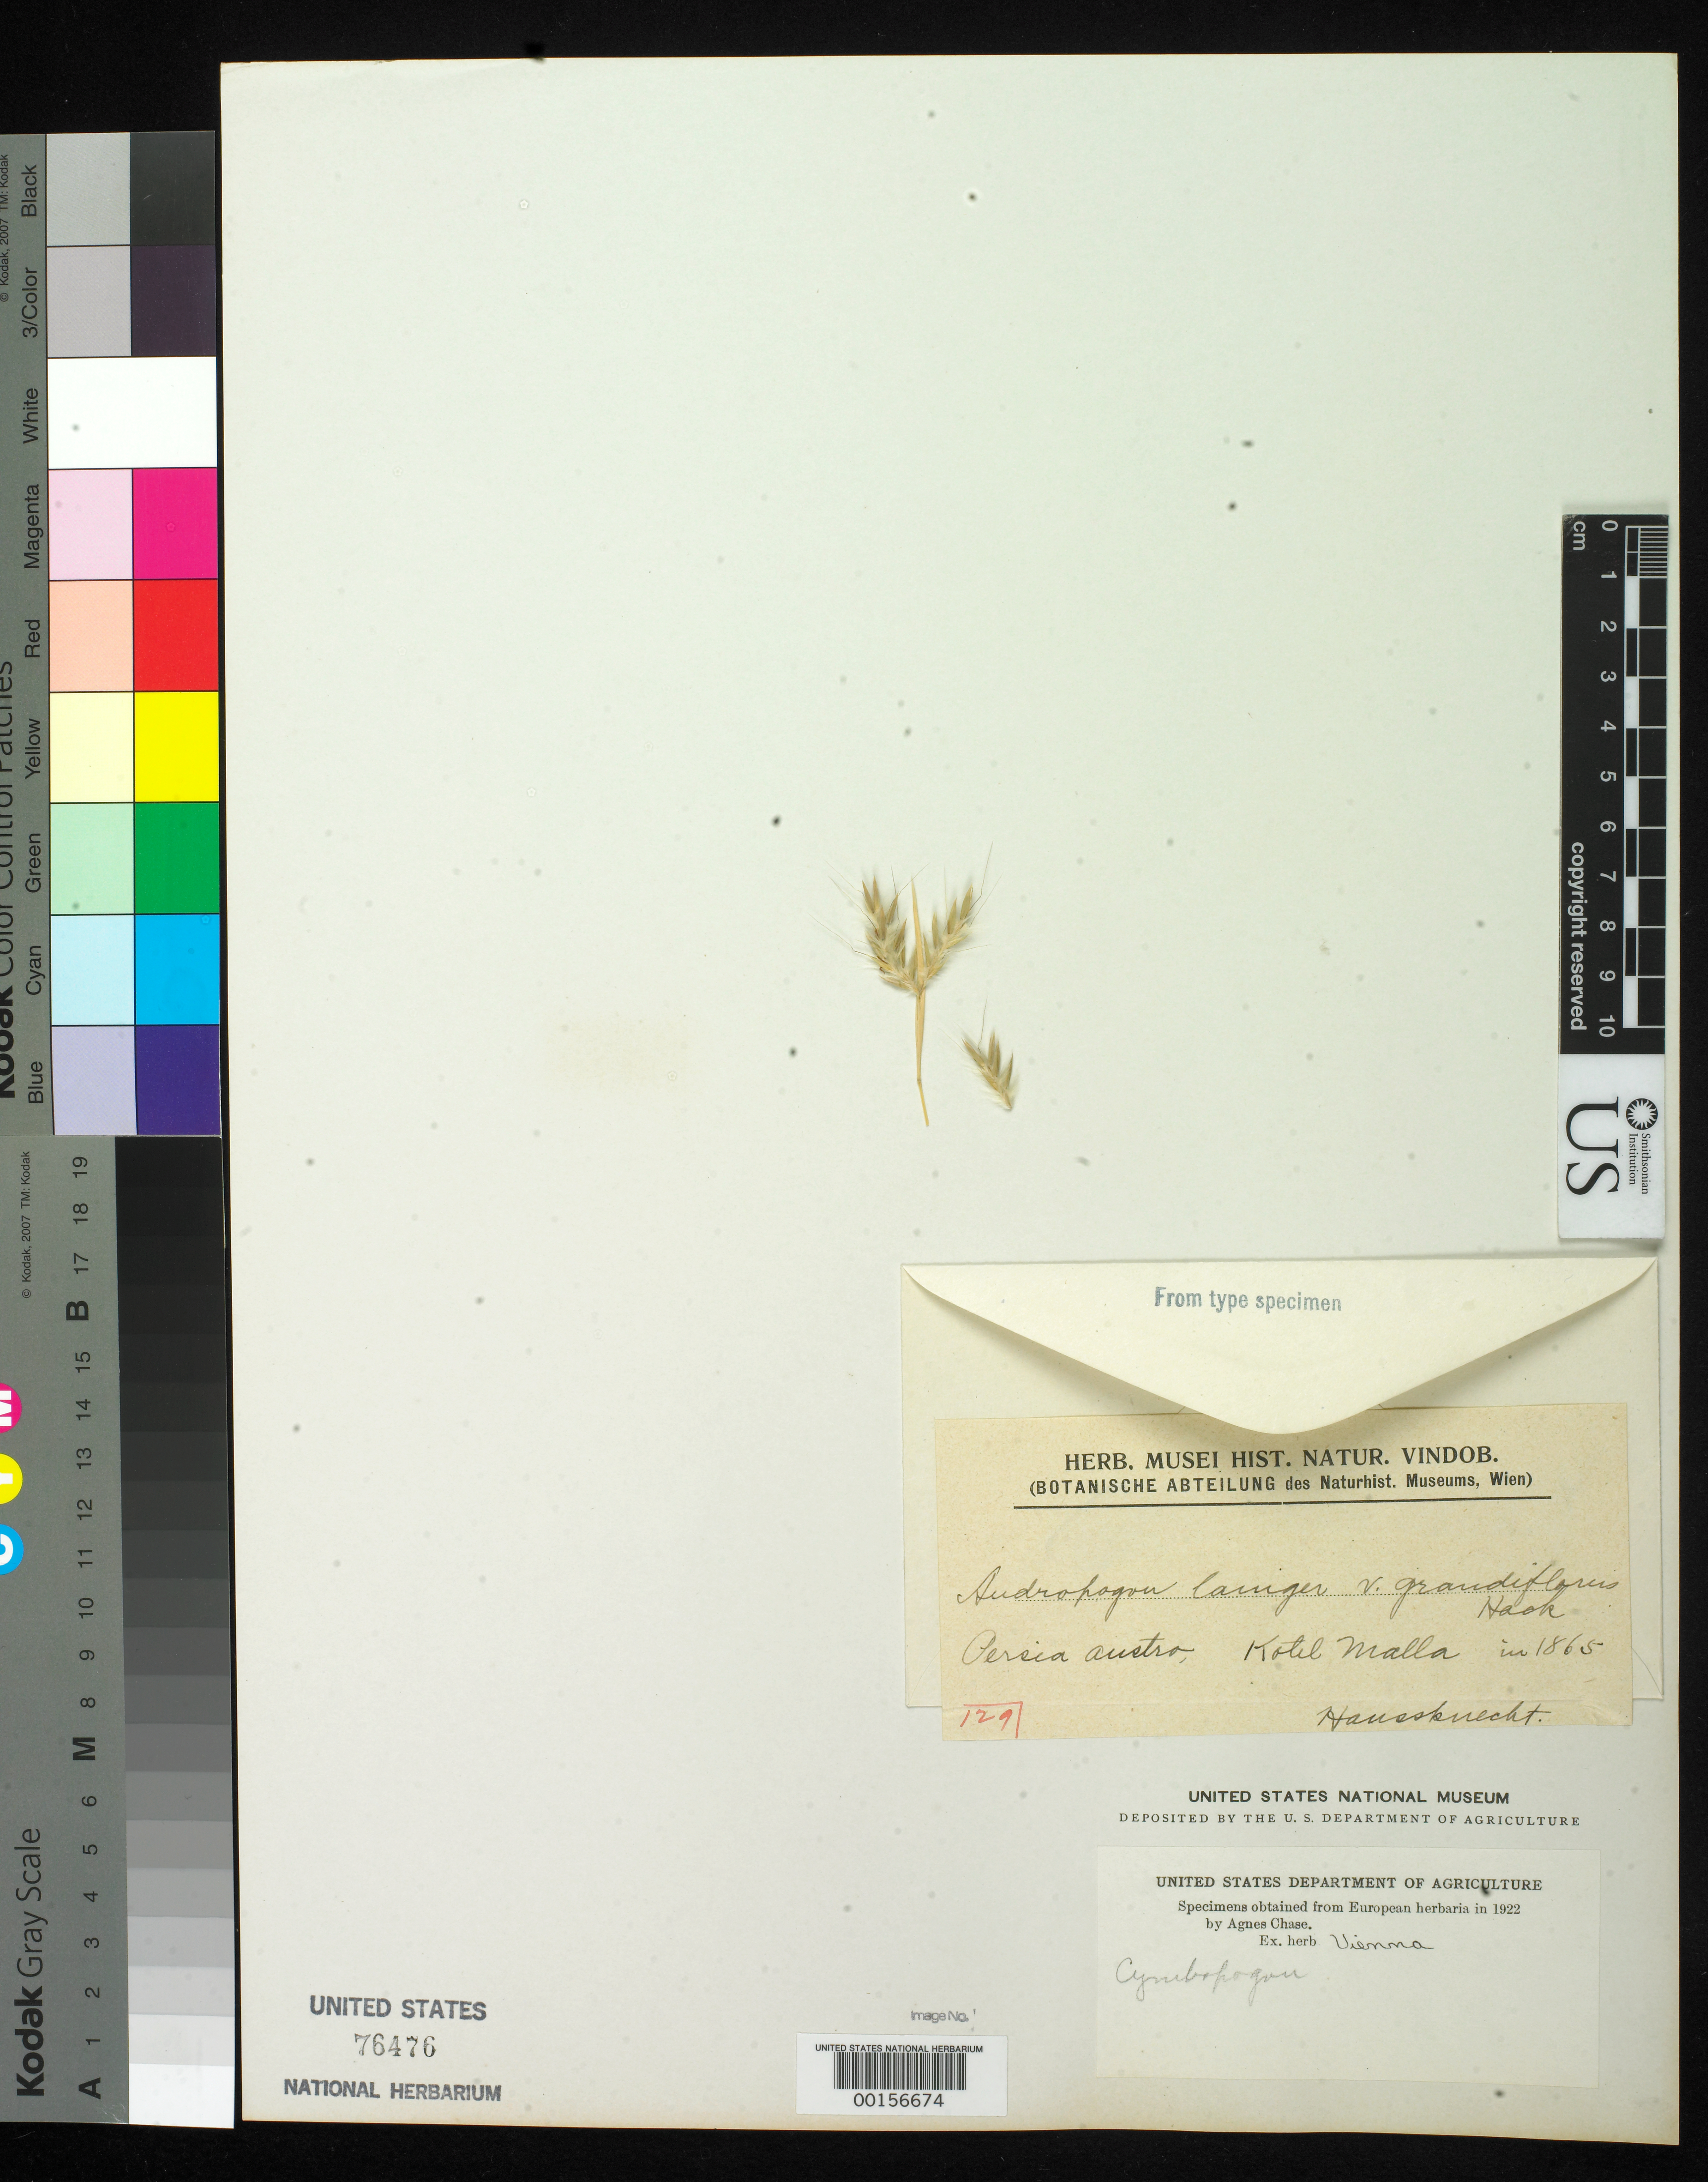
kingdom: Plantae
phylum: Tracheophyta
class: Liliopsida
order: Poales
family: Poaceae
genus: Andropogon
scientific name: Andropogon laniger var. grandiflorus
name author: Hack. in A. DC.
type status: Type Fragment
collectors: H. Haussknecht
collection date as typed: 1865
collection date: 1865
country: Iran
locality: Kotel Malla.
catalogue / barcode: US 76476